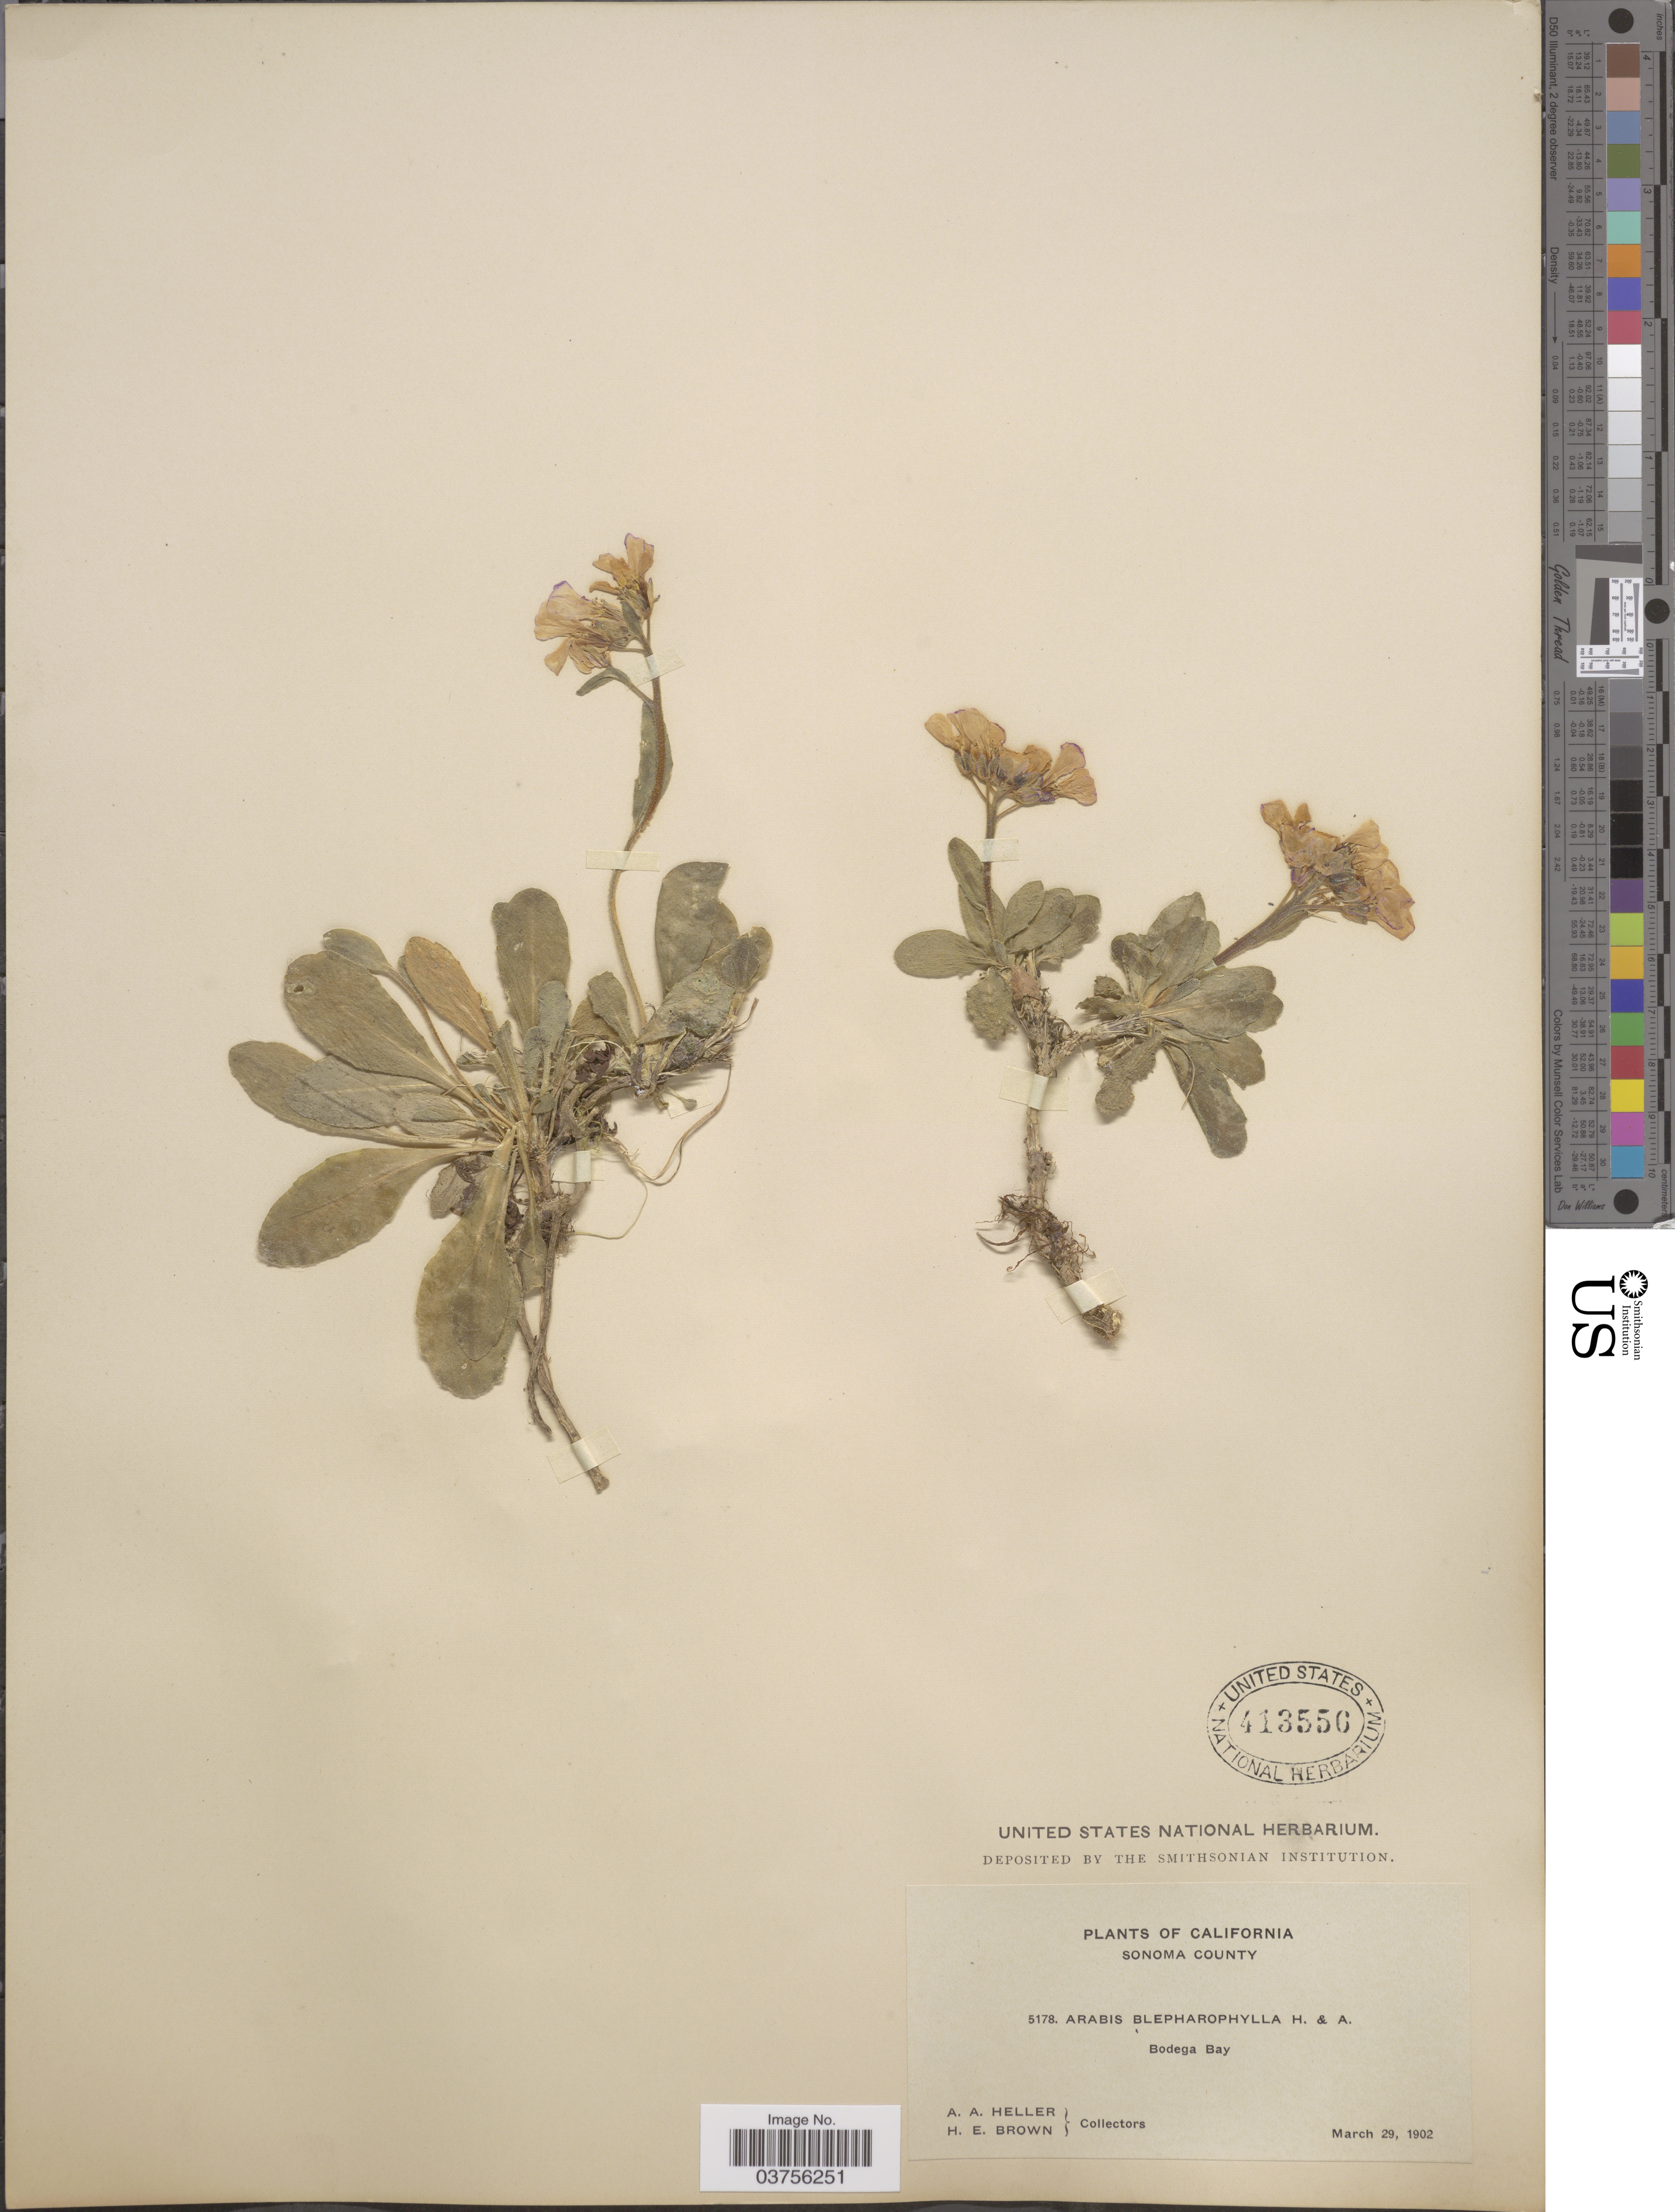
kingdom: Plantae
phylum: Tracheophyta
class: Magnoliopsida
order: Brassicales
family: Brassicaceae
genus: Arabis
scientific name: Arabis blepharophylla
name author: Hook. & Arn.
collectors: A. A. Heller & H. E. Brown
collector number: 5178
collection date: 1902-03-29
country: United States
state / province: California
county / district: Sonoma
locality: Sonoma County. Bodega Bay.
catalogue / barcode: US 413556